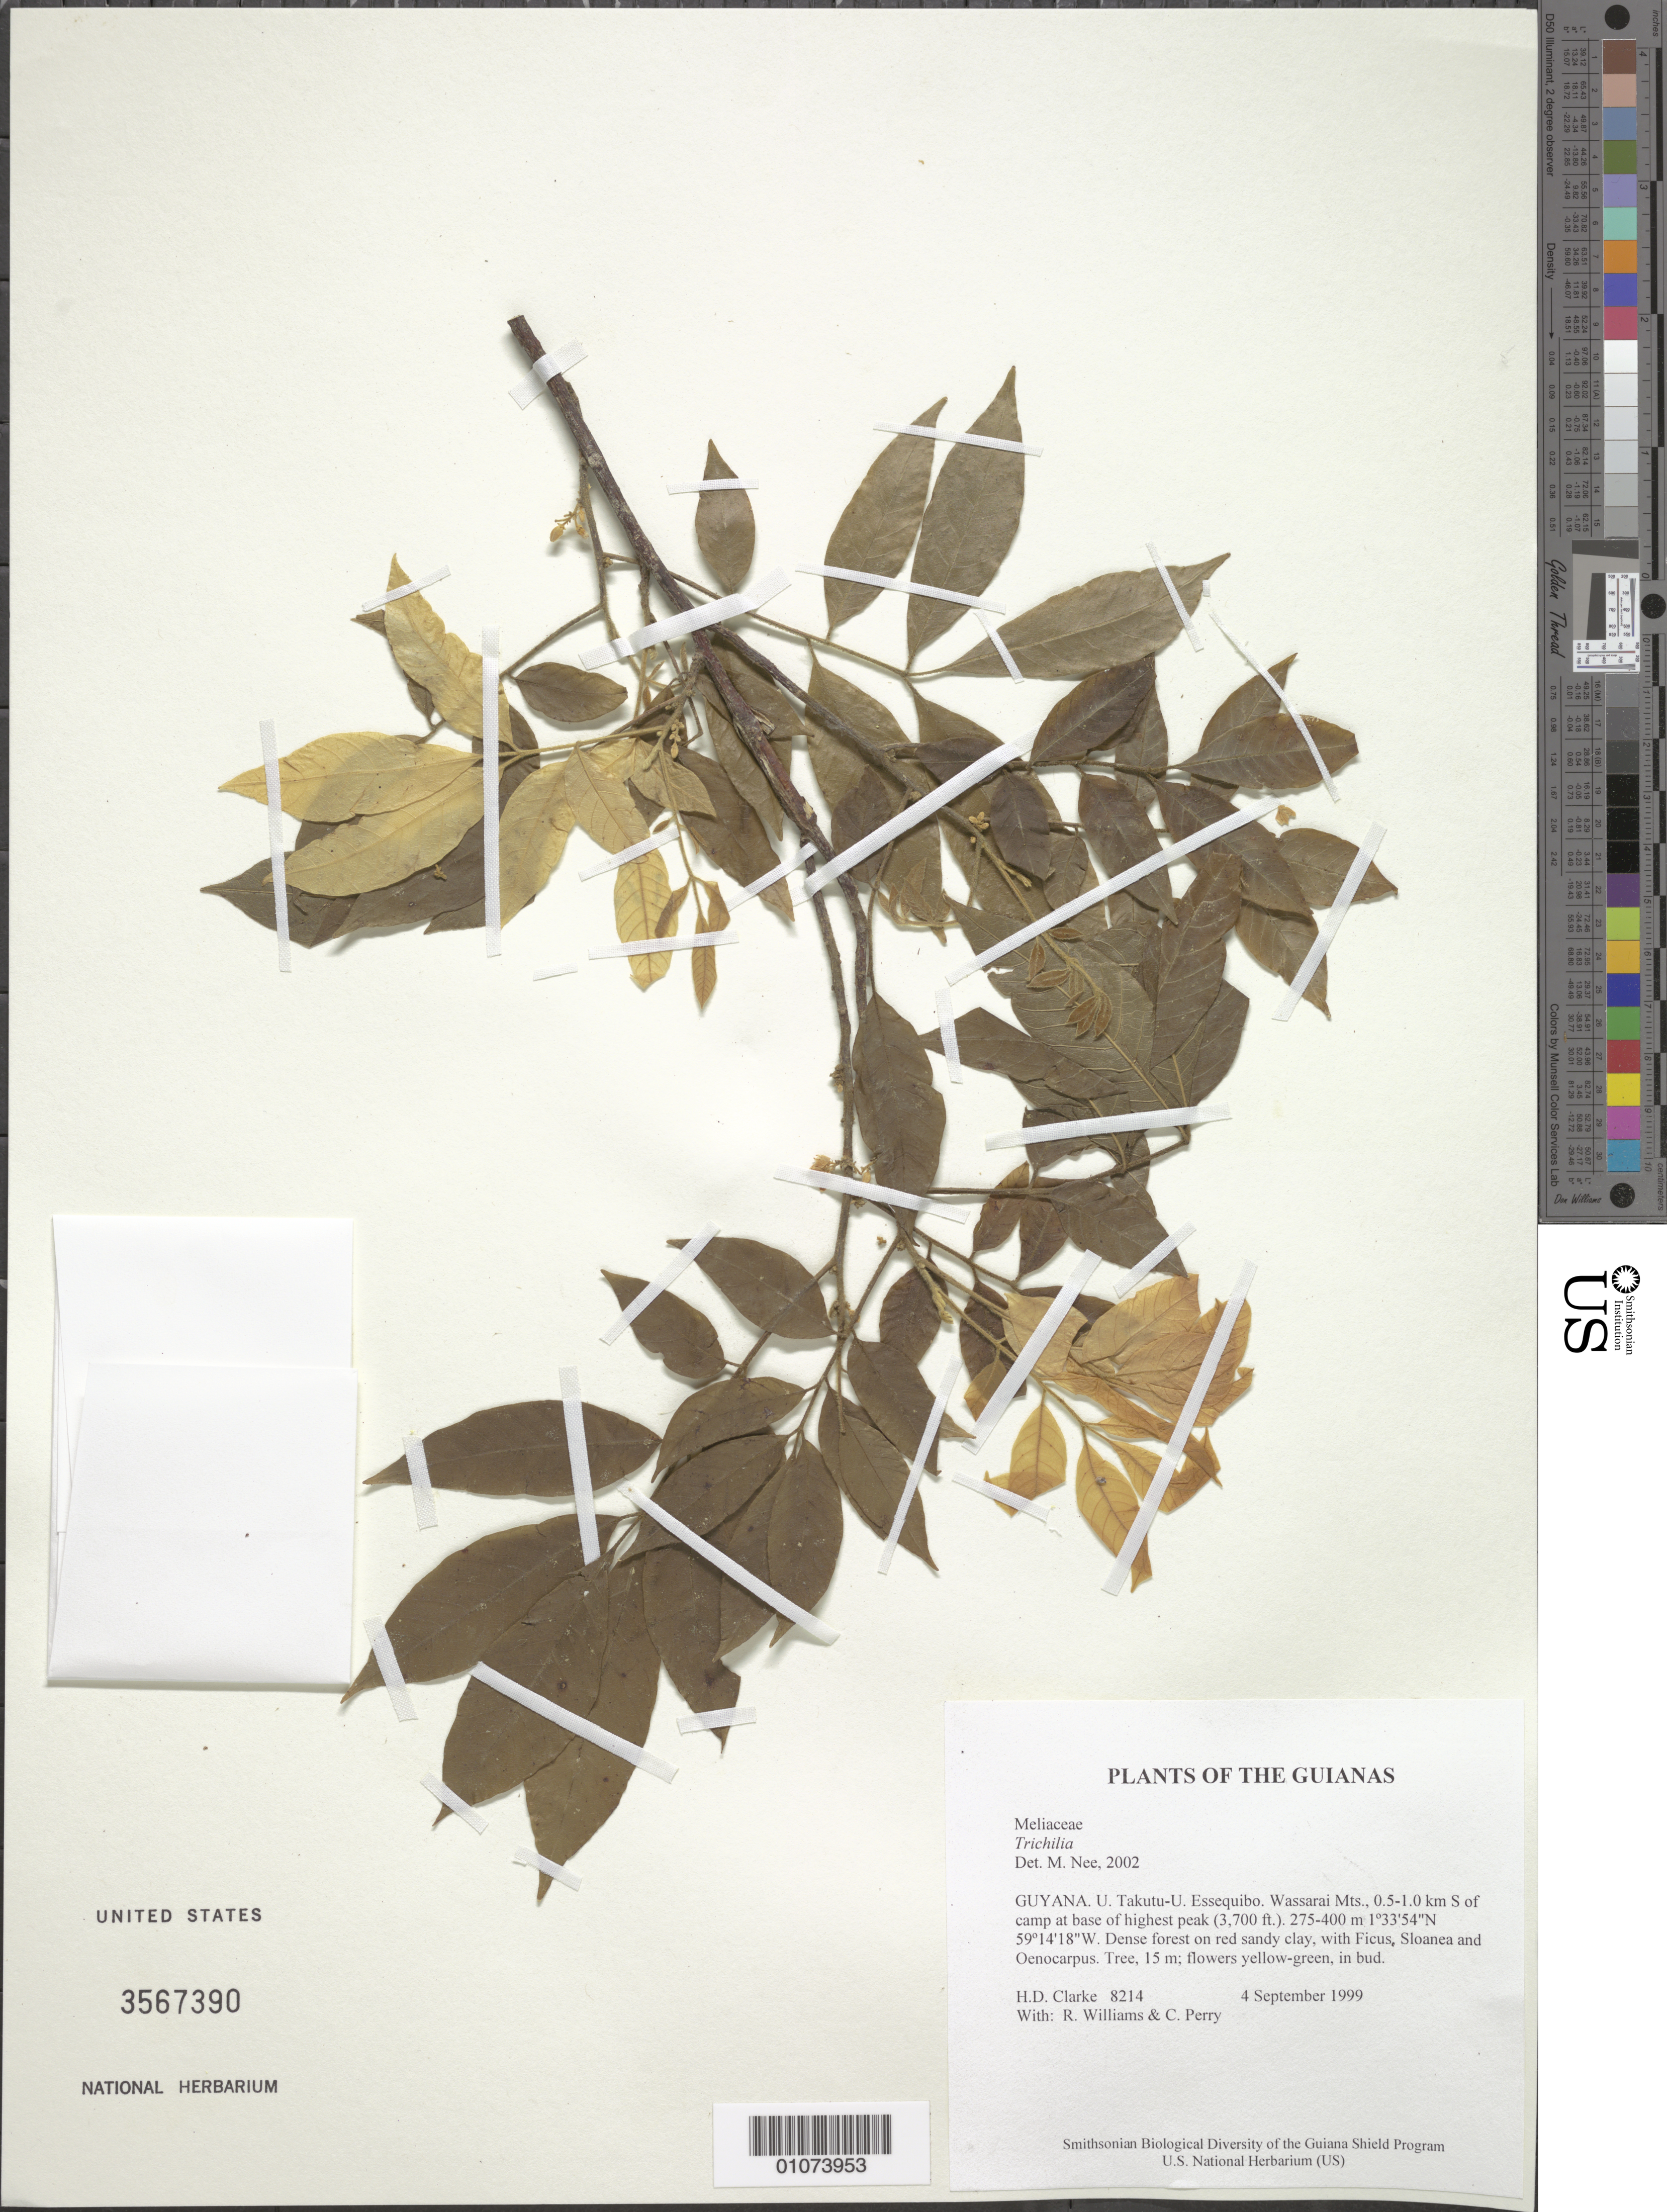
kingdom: Plantae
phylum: Tracheophyta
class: Magnoliopsida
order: Sapindales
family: Meliaceae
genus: Trichilia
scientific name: Trichilia sp.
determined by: Nee, Michael H.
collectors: H. D. Clarke, R. Williams & C. Perry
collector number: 8214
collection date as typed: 4 September 1999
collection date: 1999-09-04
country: Guyana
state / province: U. Takutu-U. Essequibo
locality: Wassarai Mts., 0.5-1.0 km S of camp at base of highest peak (3,700 ft.)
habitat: Dense forest on red sandy clay, with Ficus, Sloanea and Oenocarpus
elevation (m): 275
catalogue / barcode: US 3567390